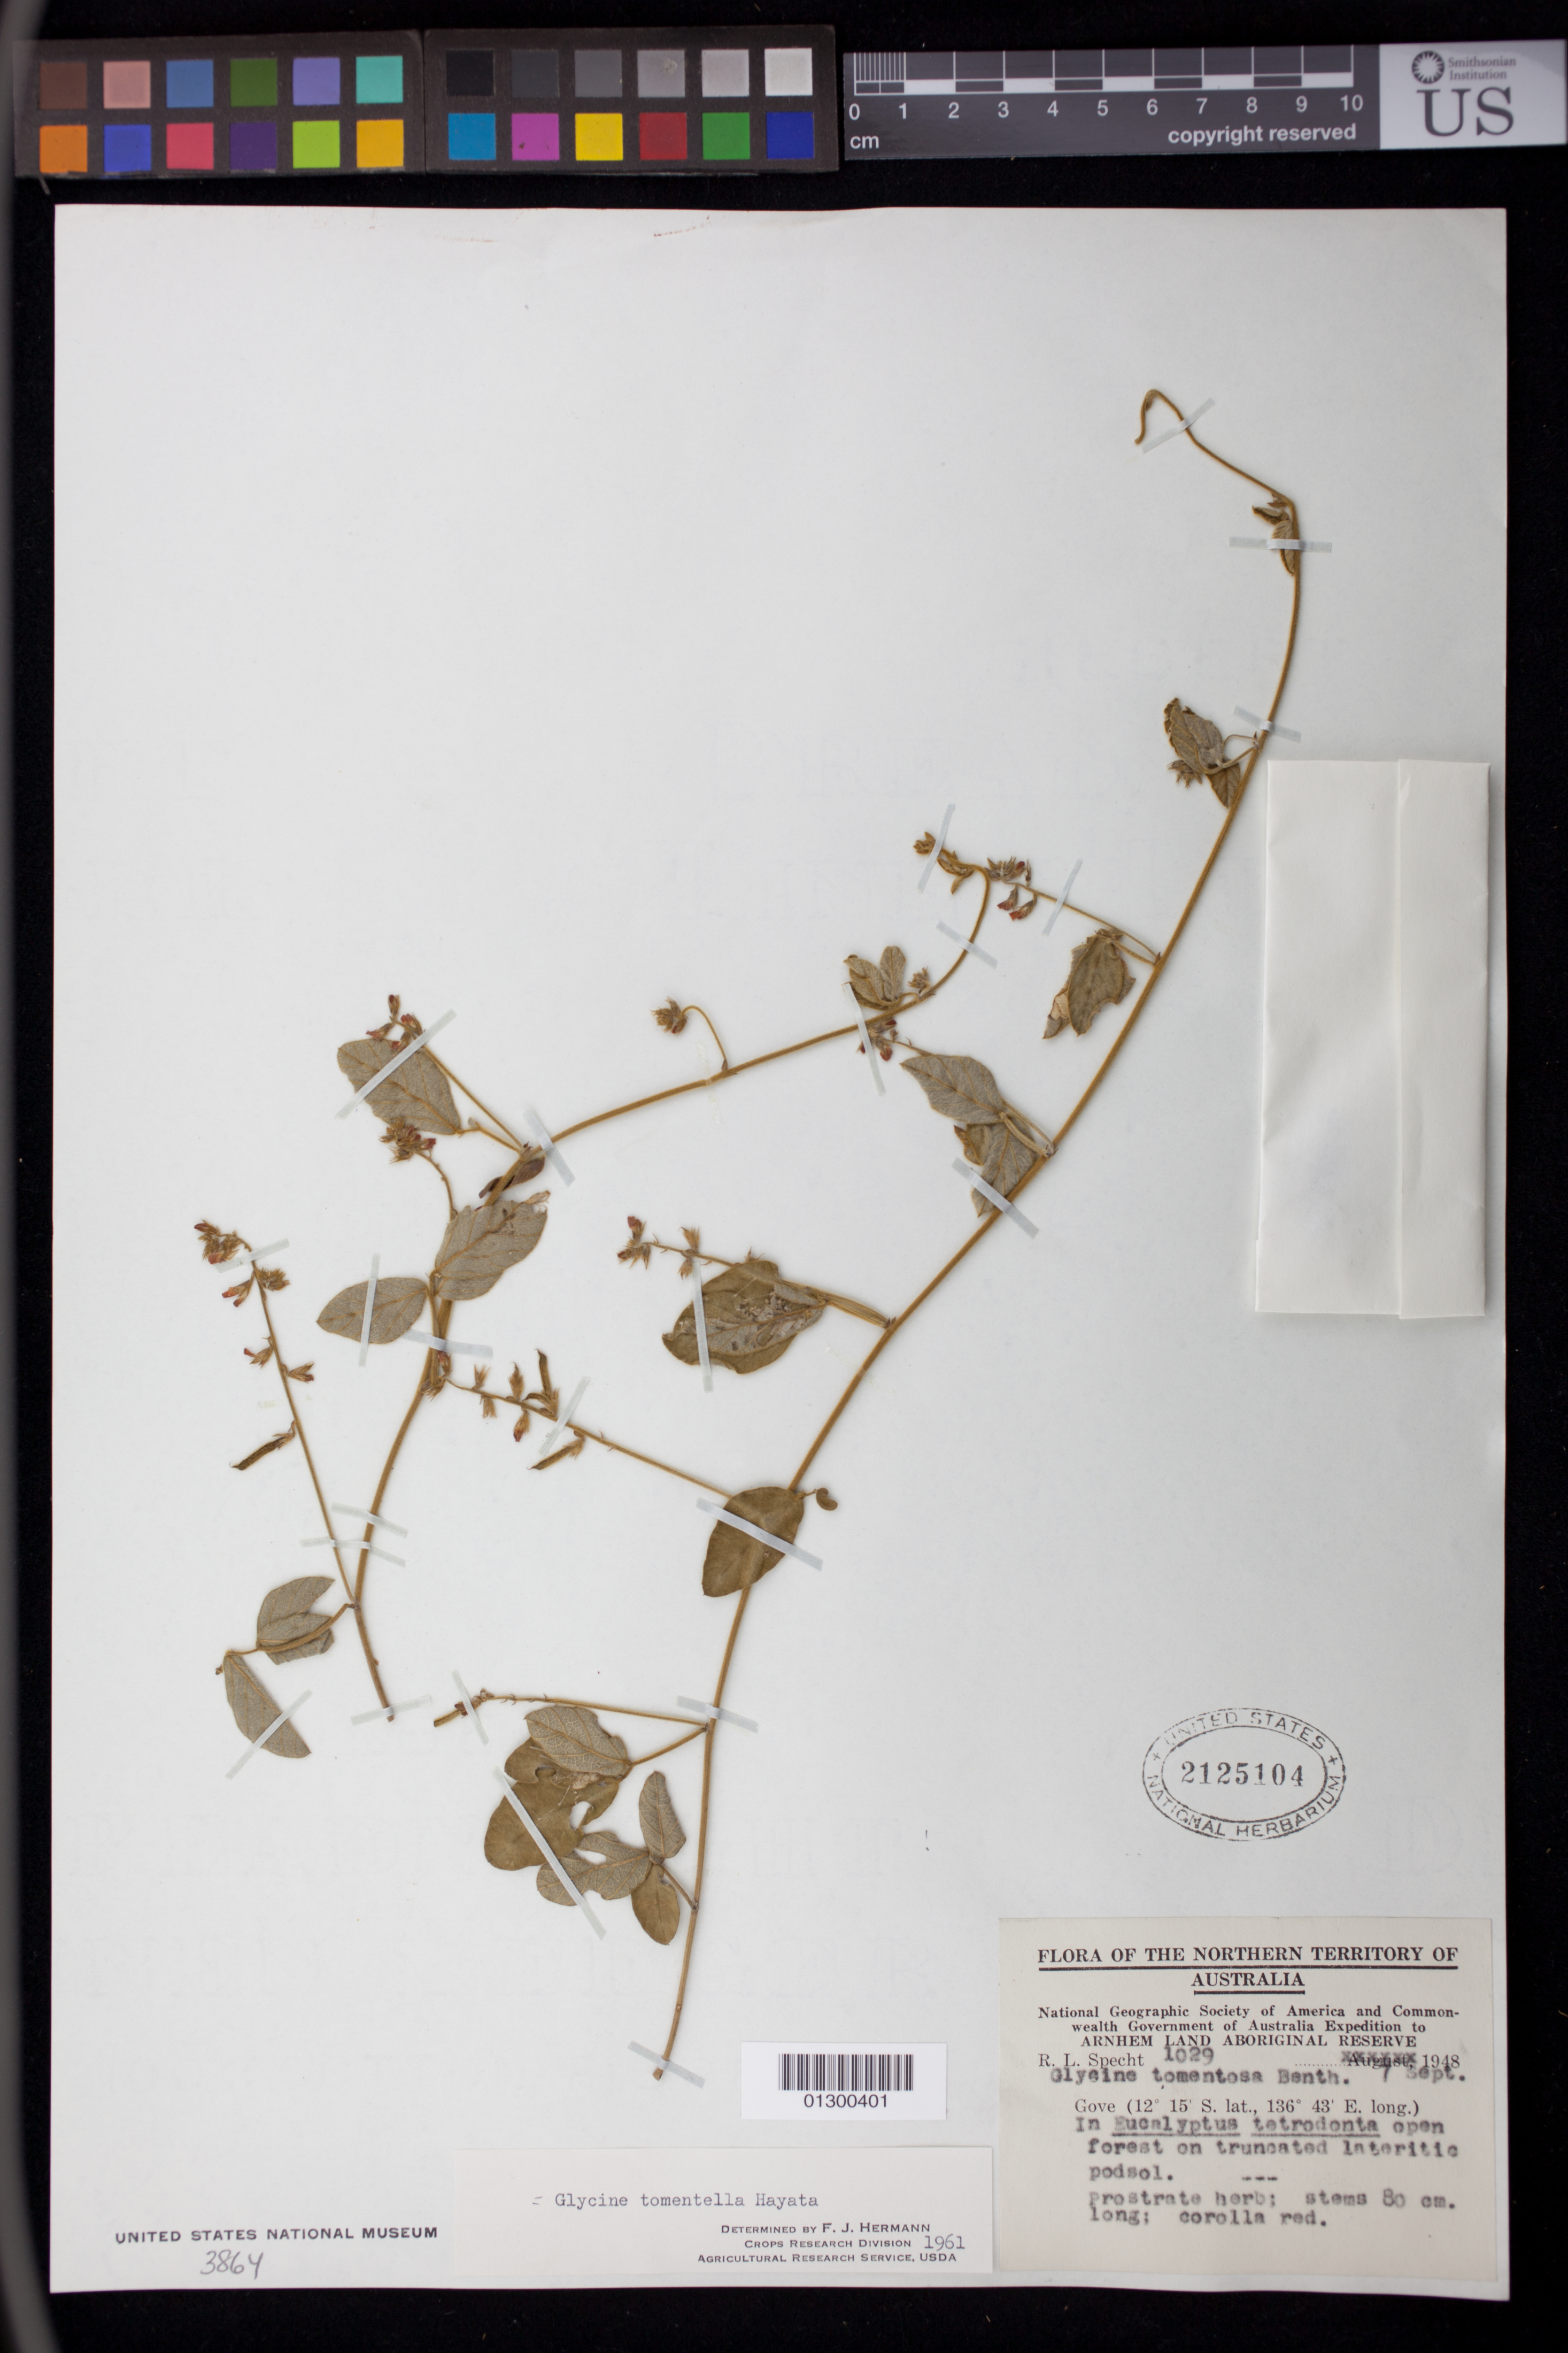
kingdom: Plantae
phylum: Tracheophyta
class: Magnoliopsida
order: Fabales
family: Fabaceae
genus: Glycine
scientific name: Glycine tomentella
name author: Hayata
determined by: Hermann, F. J.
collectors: R. L. Specht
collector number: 1029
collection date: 1948-09-07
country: Australia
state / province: Northern Territory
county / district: East Arnhem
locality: Gove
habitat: In Eucalyptus tetrodonta open forest on truncated lateritic podsol.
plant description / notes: Prostrate herb stems 80 cm. long; corolla red.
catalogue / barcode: US 2125104